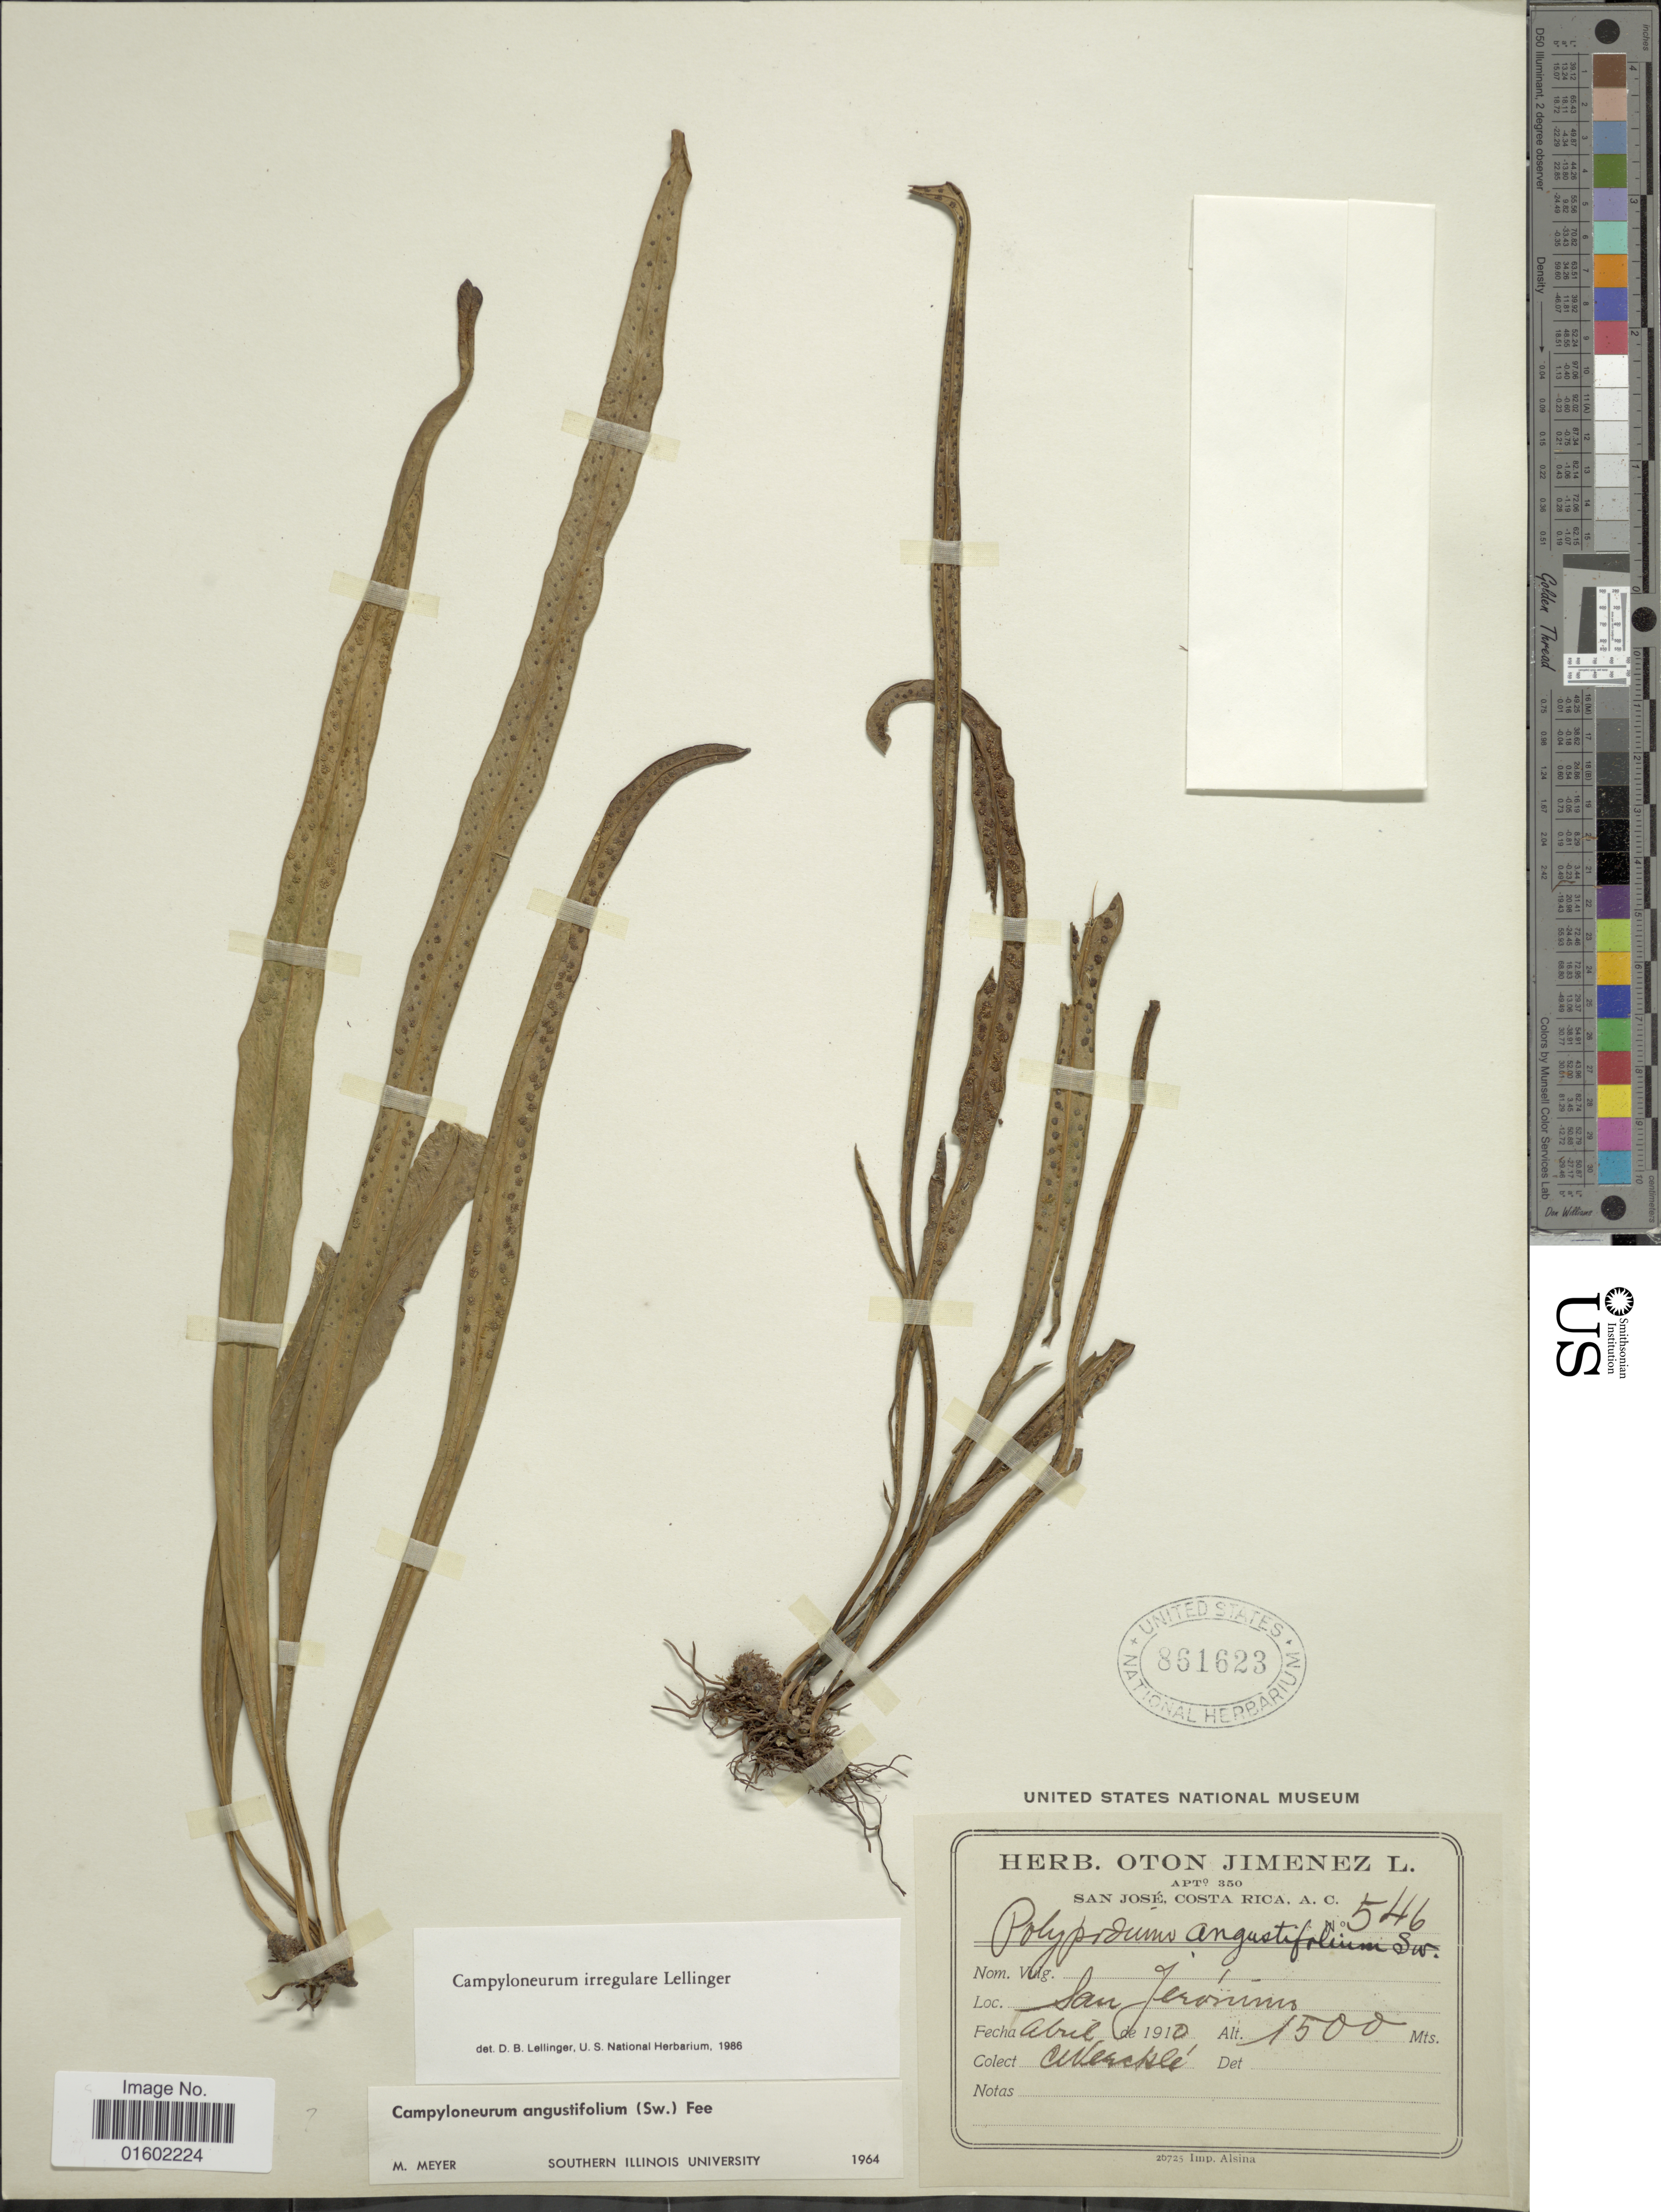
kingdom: Plantae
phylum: Tracheophyta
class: Polypodiopsida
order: Polypodiales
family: Polypodiaceae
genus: Campyloneurum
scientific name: Campyloneurum amphostenon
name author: (Kunze ex Klotzsch) Fée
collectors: C. Wercklé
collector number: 546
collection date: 1910-04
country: Costa Rica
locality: San Jerónimo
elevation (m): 1500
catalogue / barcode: US 861623